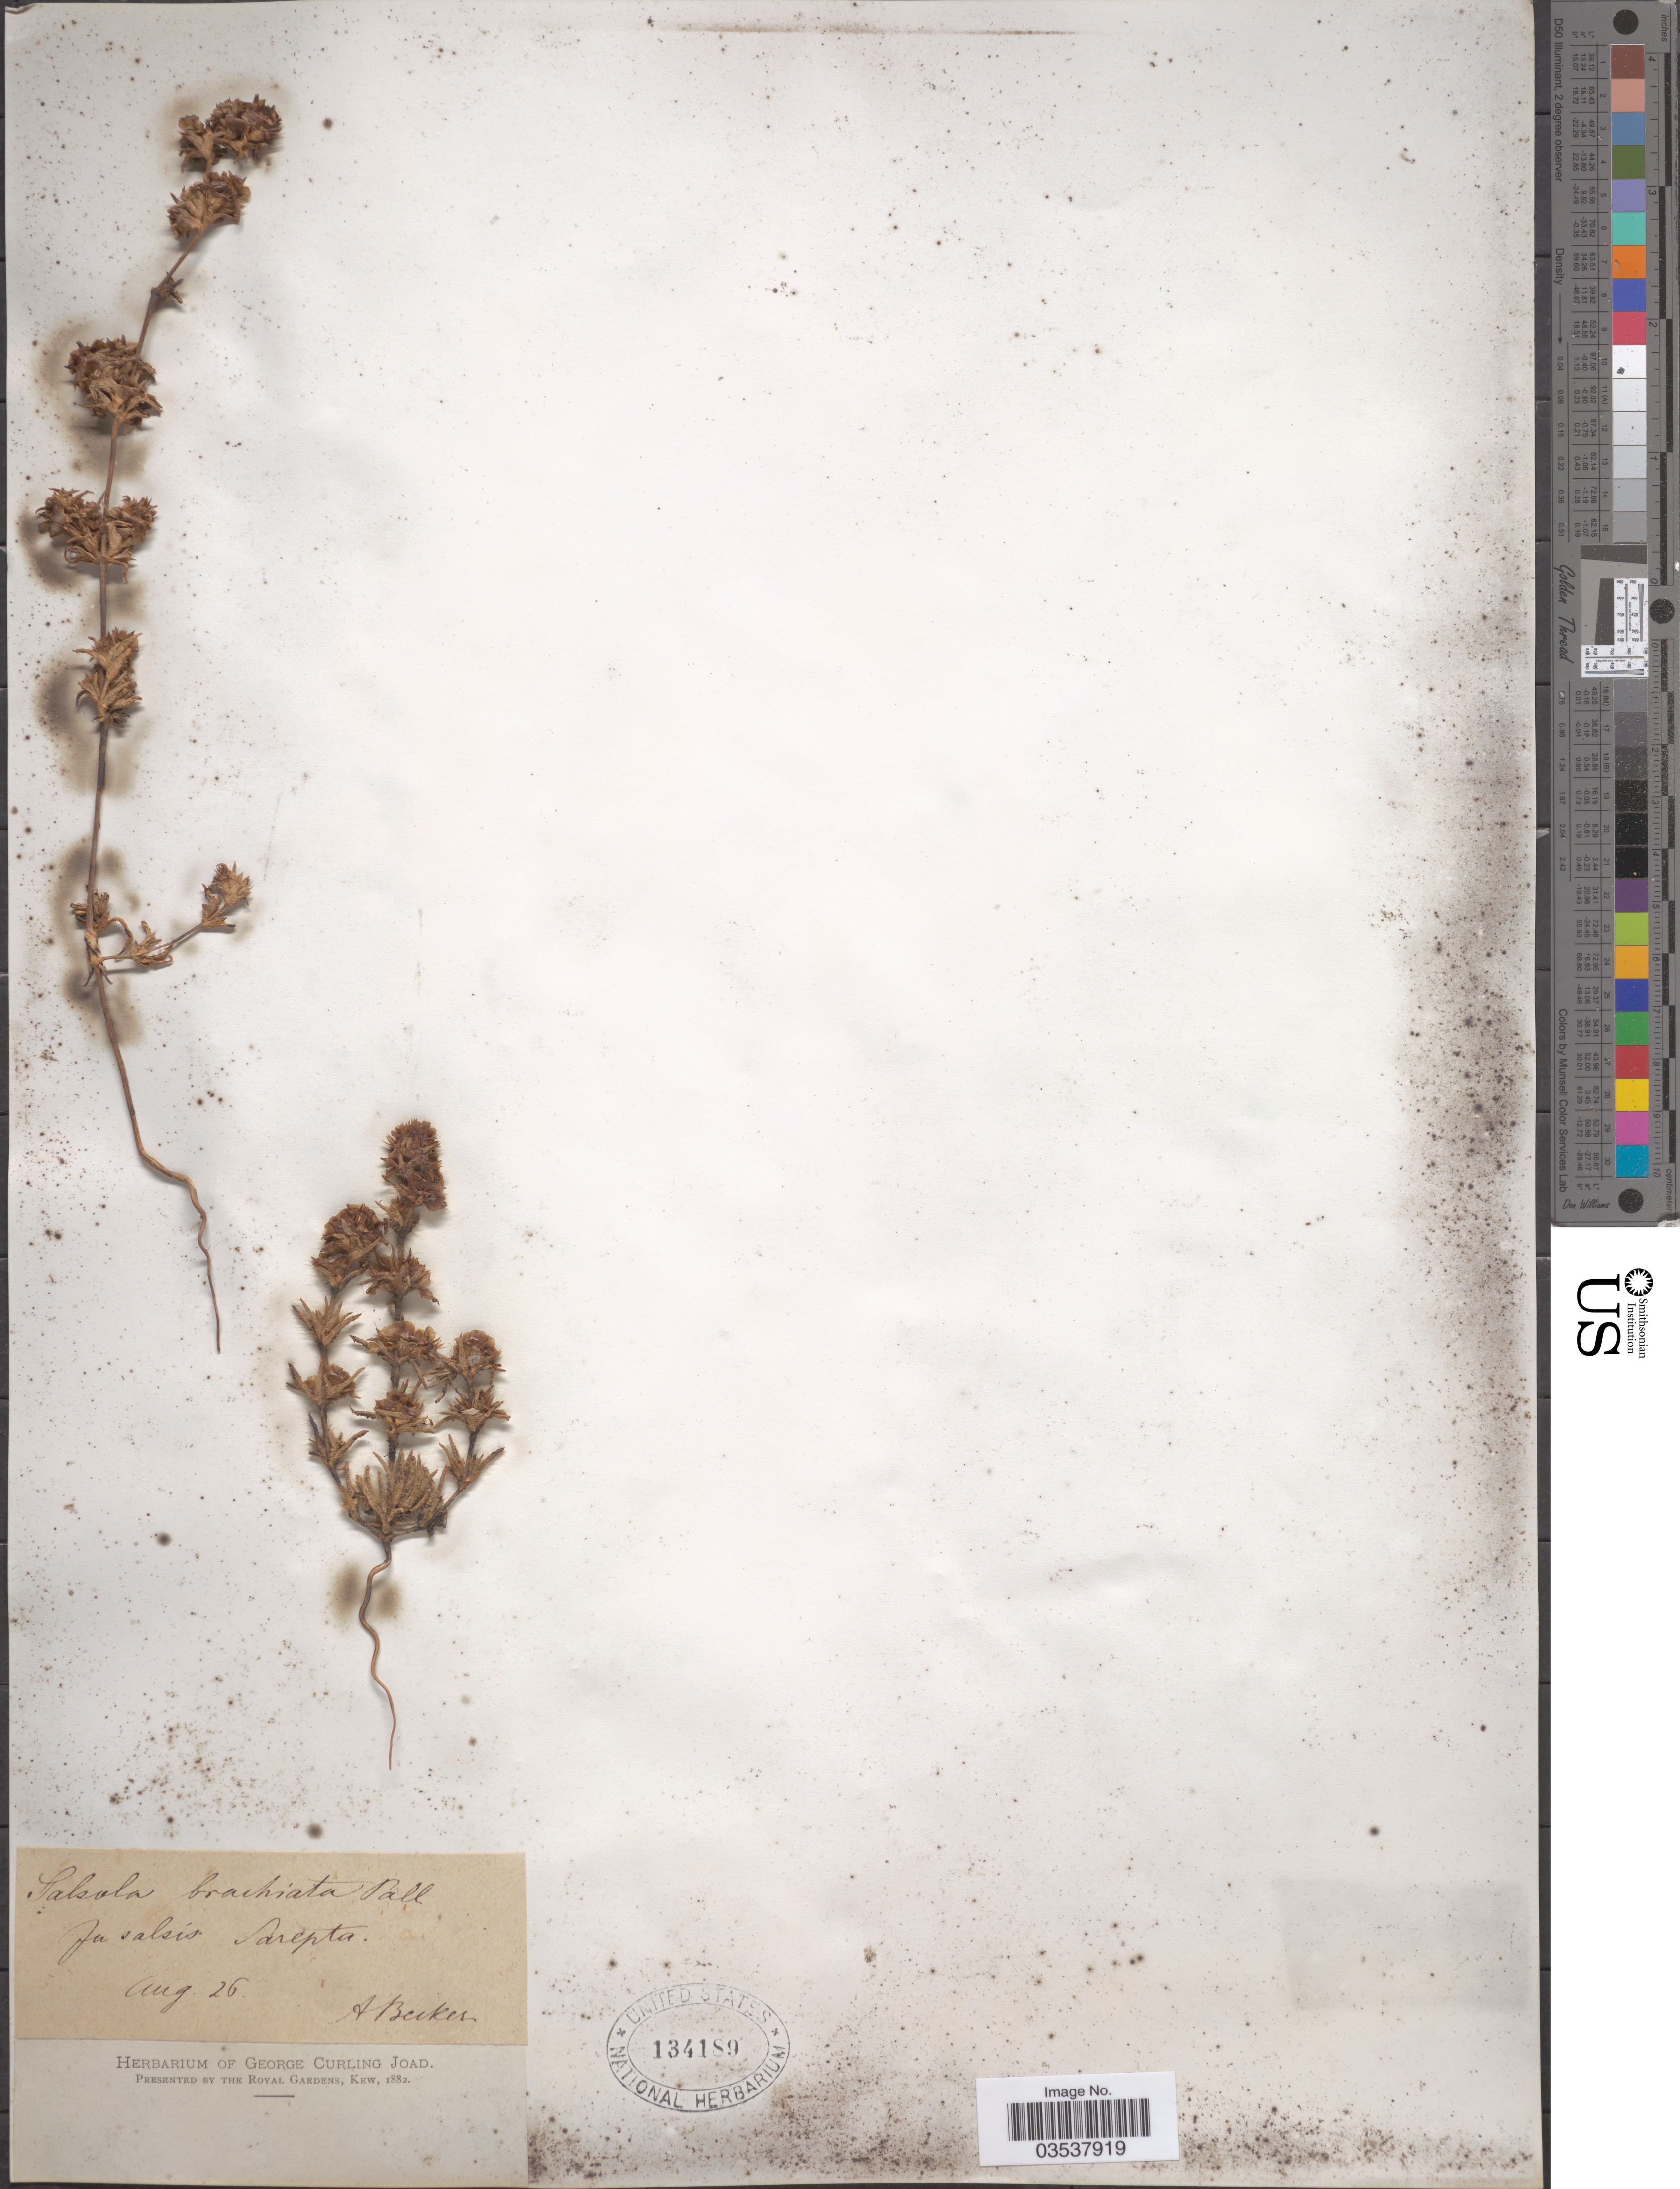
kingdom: Plantae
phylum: Tracheophyta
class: Magnoliopsida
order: Caryophyllales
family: Amaranthaceae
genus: Pyankovia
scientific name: Pyankovia brachiata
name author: (Pall.) Akhani & Roalson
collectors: A. Becker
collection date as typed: Transcribed d/m/y: /8/26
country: Russian Federation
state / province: Volgograd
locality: In salsis Sarepta.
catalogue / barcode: US 134189